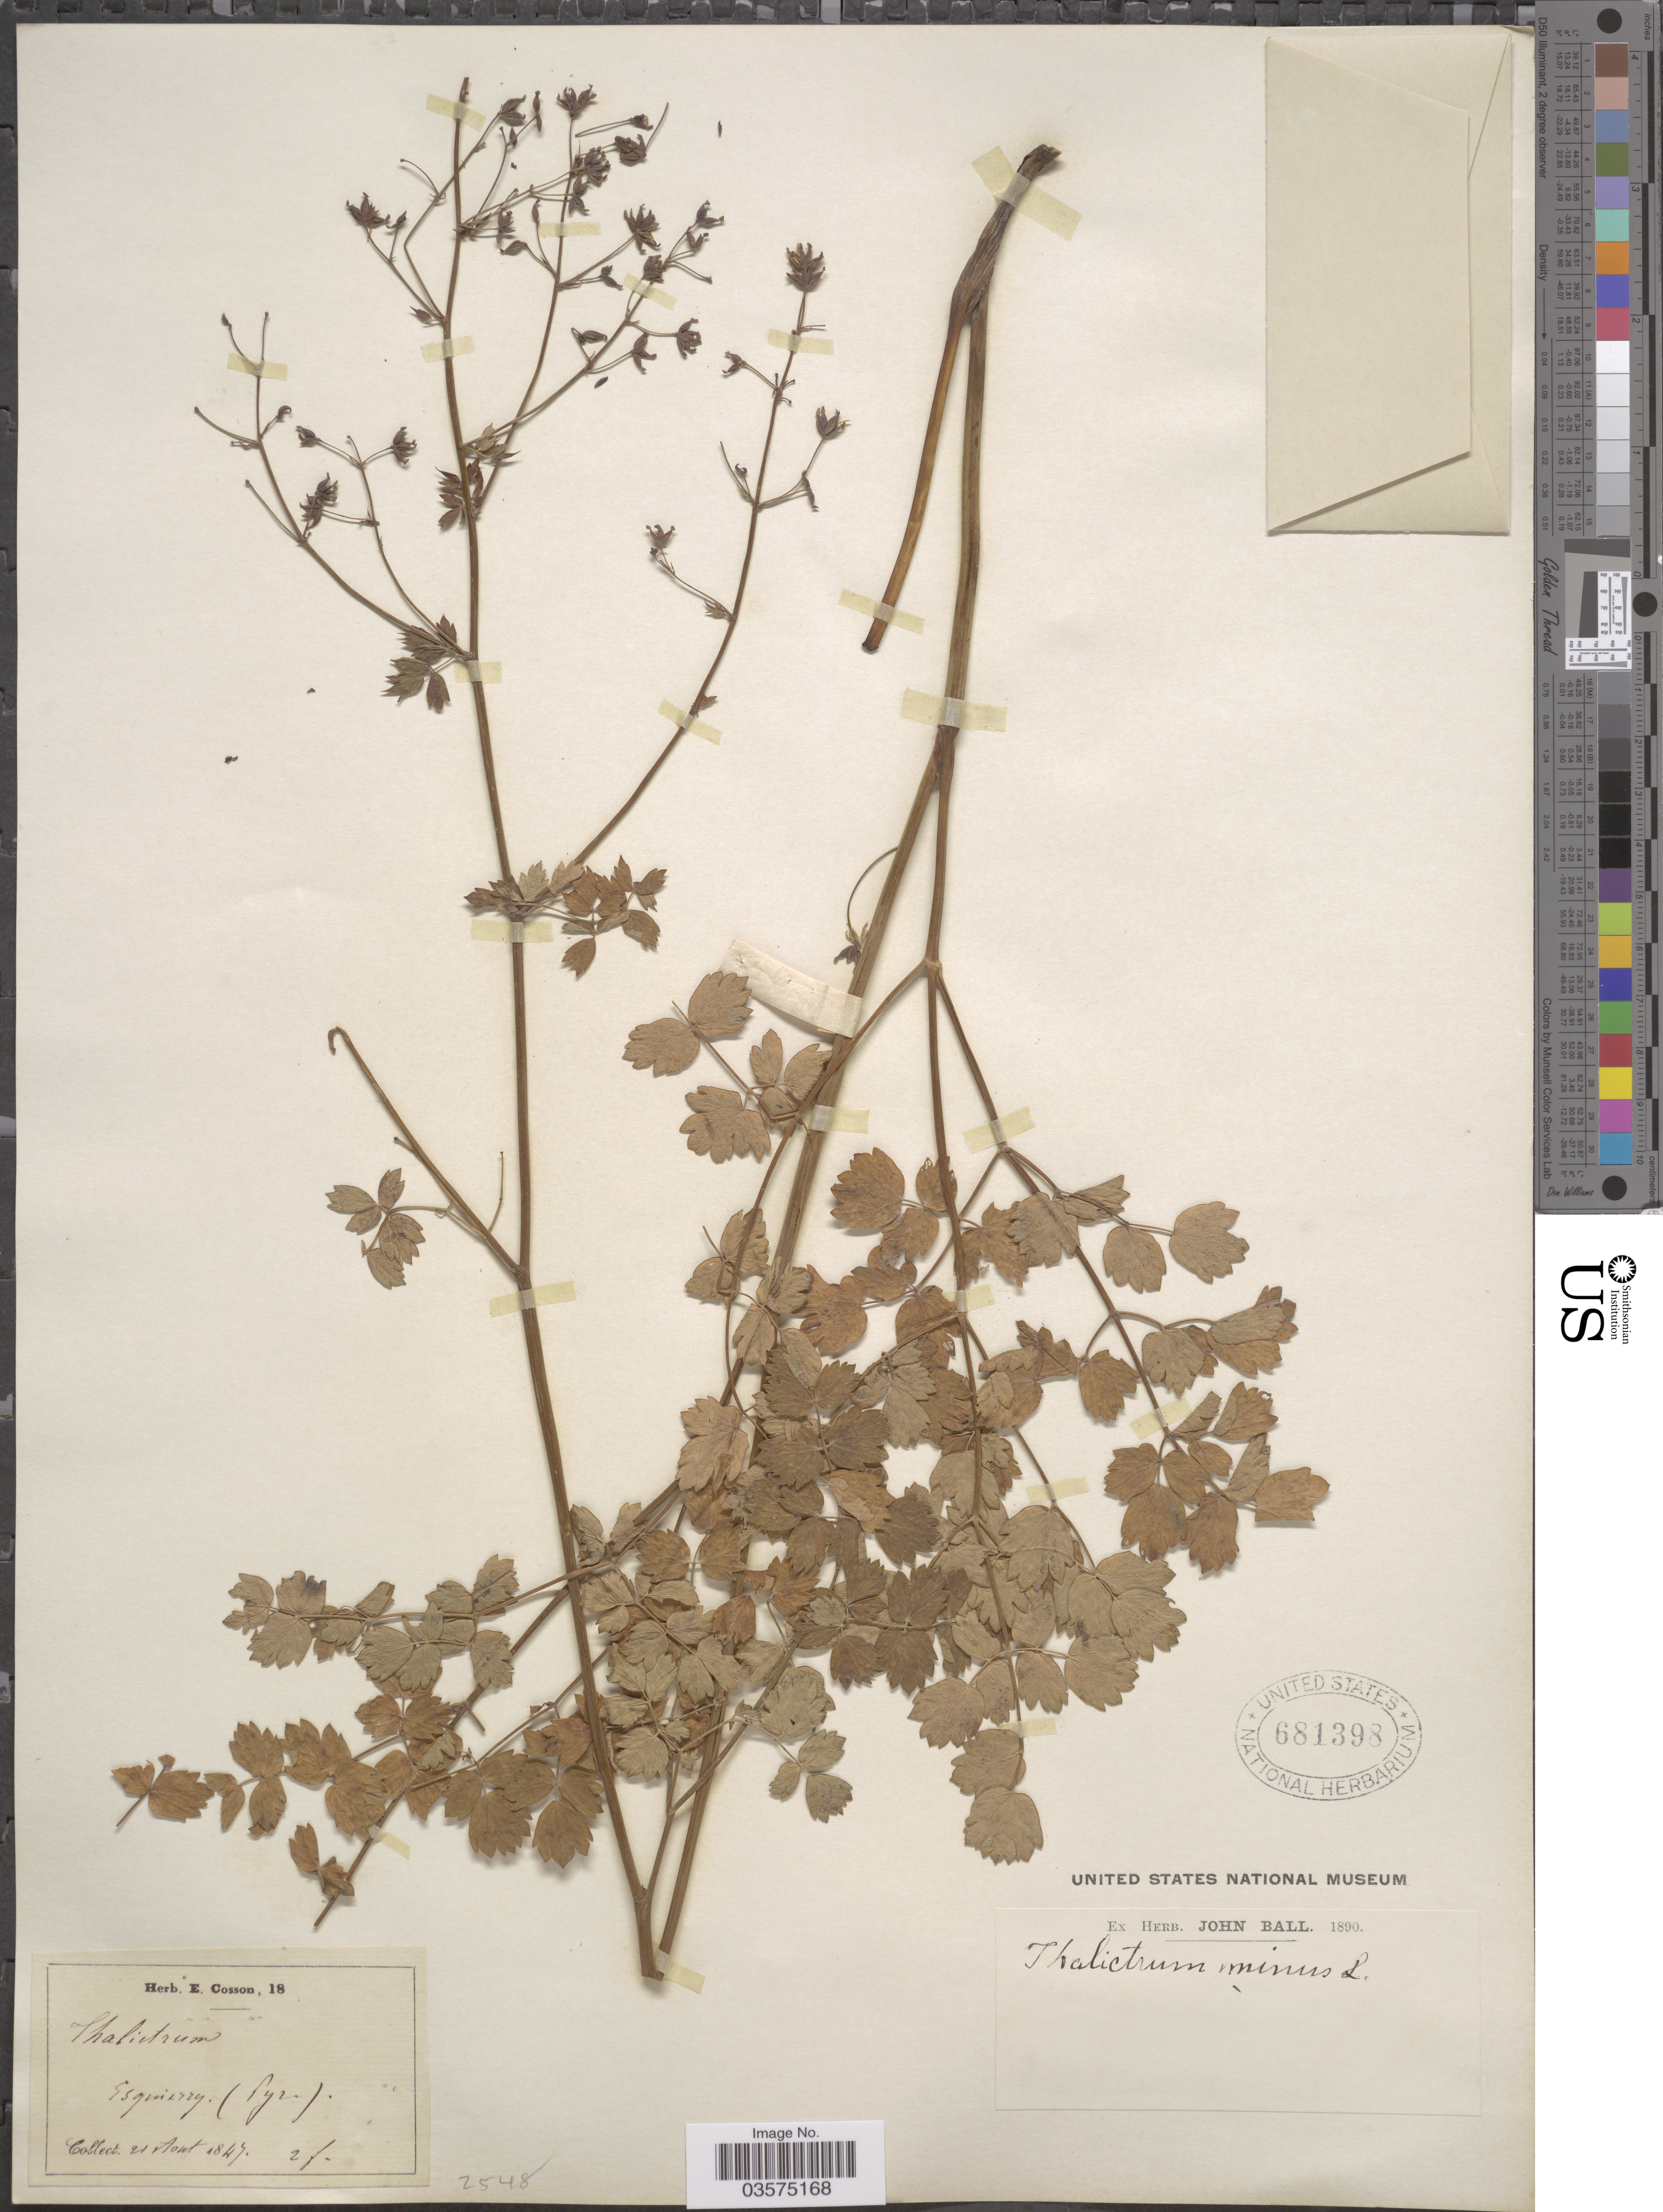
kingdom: Plantae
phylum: Tracheophyta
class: Magnoliopsida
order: Ranunculales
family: Ranunculaceae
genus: Thalictrum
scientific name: Thalictrum minus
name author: L.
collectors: ex herb. Cosson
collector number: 2f?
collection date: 1847-08-21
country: France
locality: Esquierry (Pyr).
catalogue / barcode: US 681398